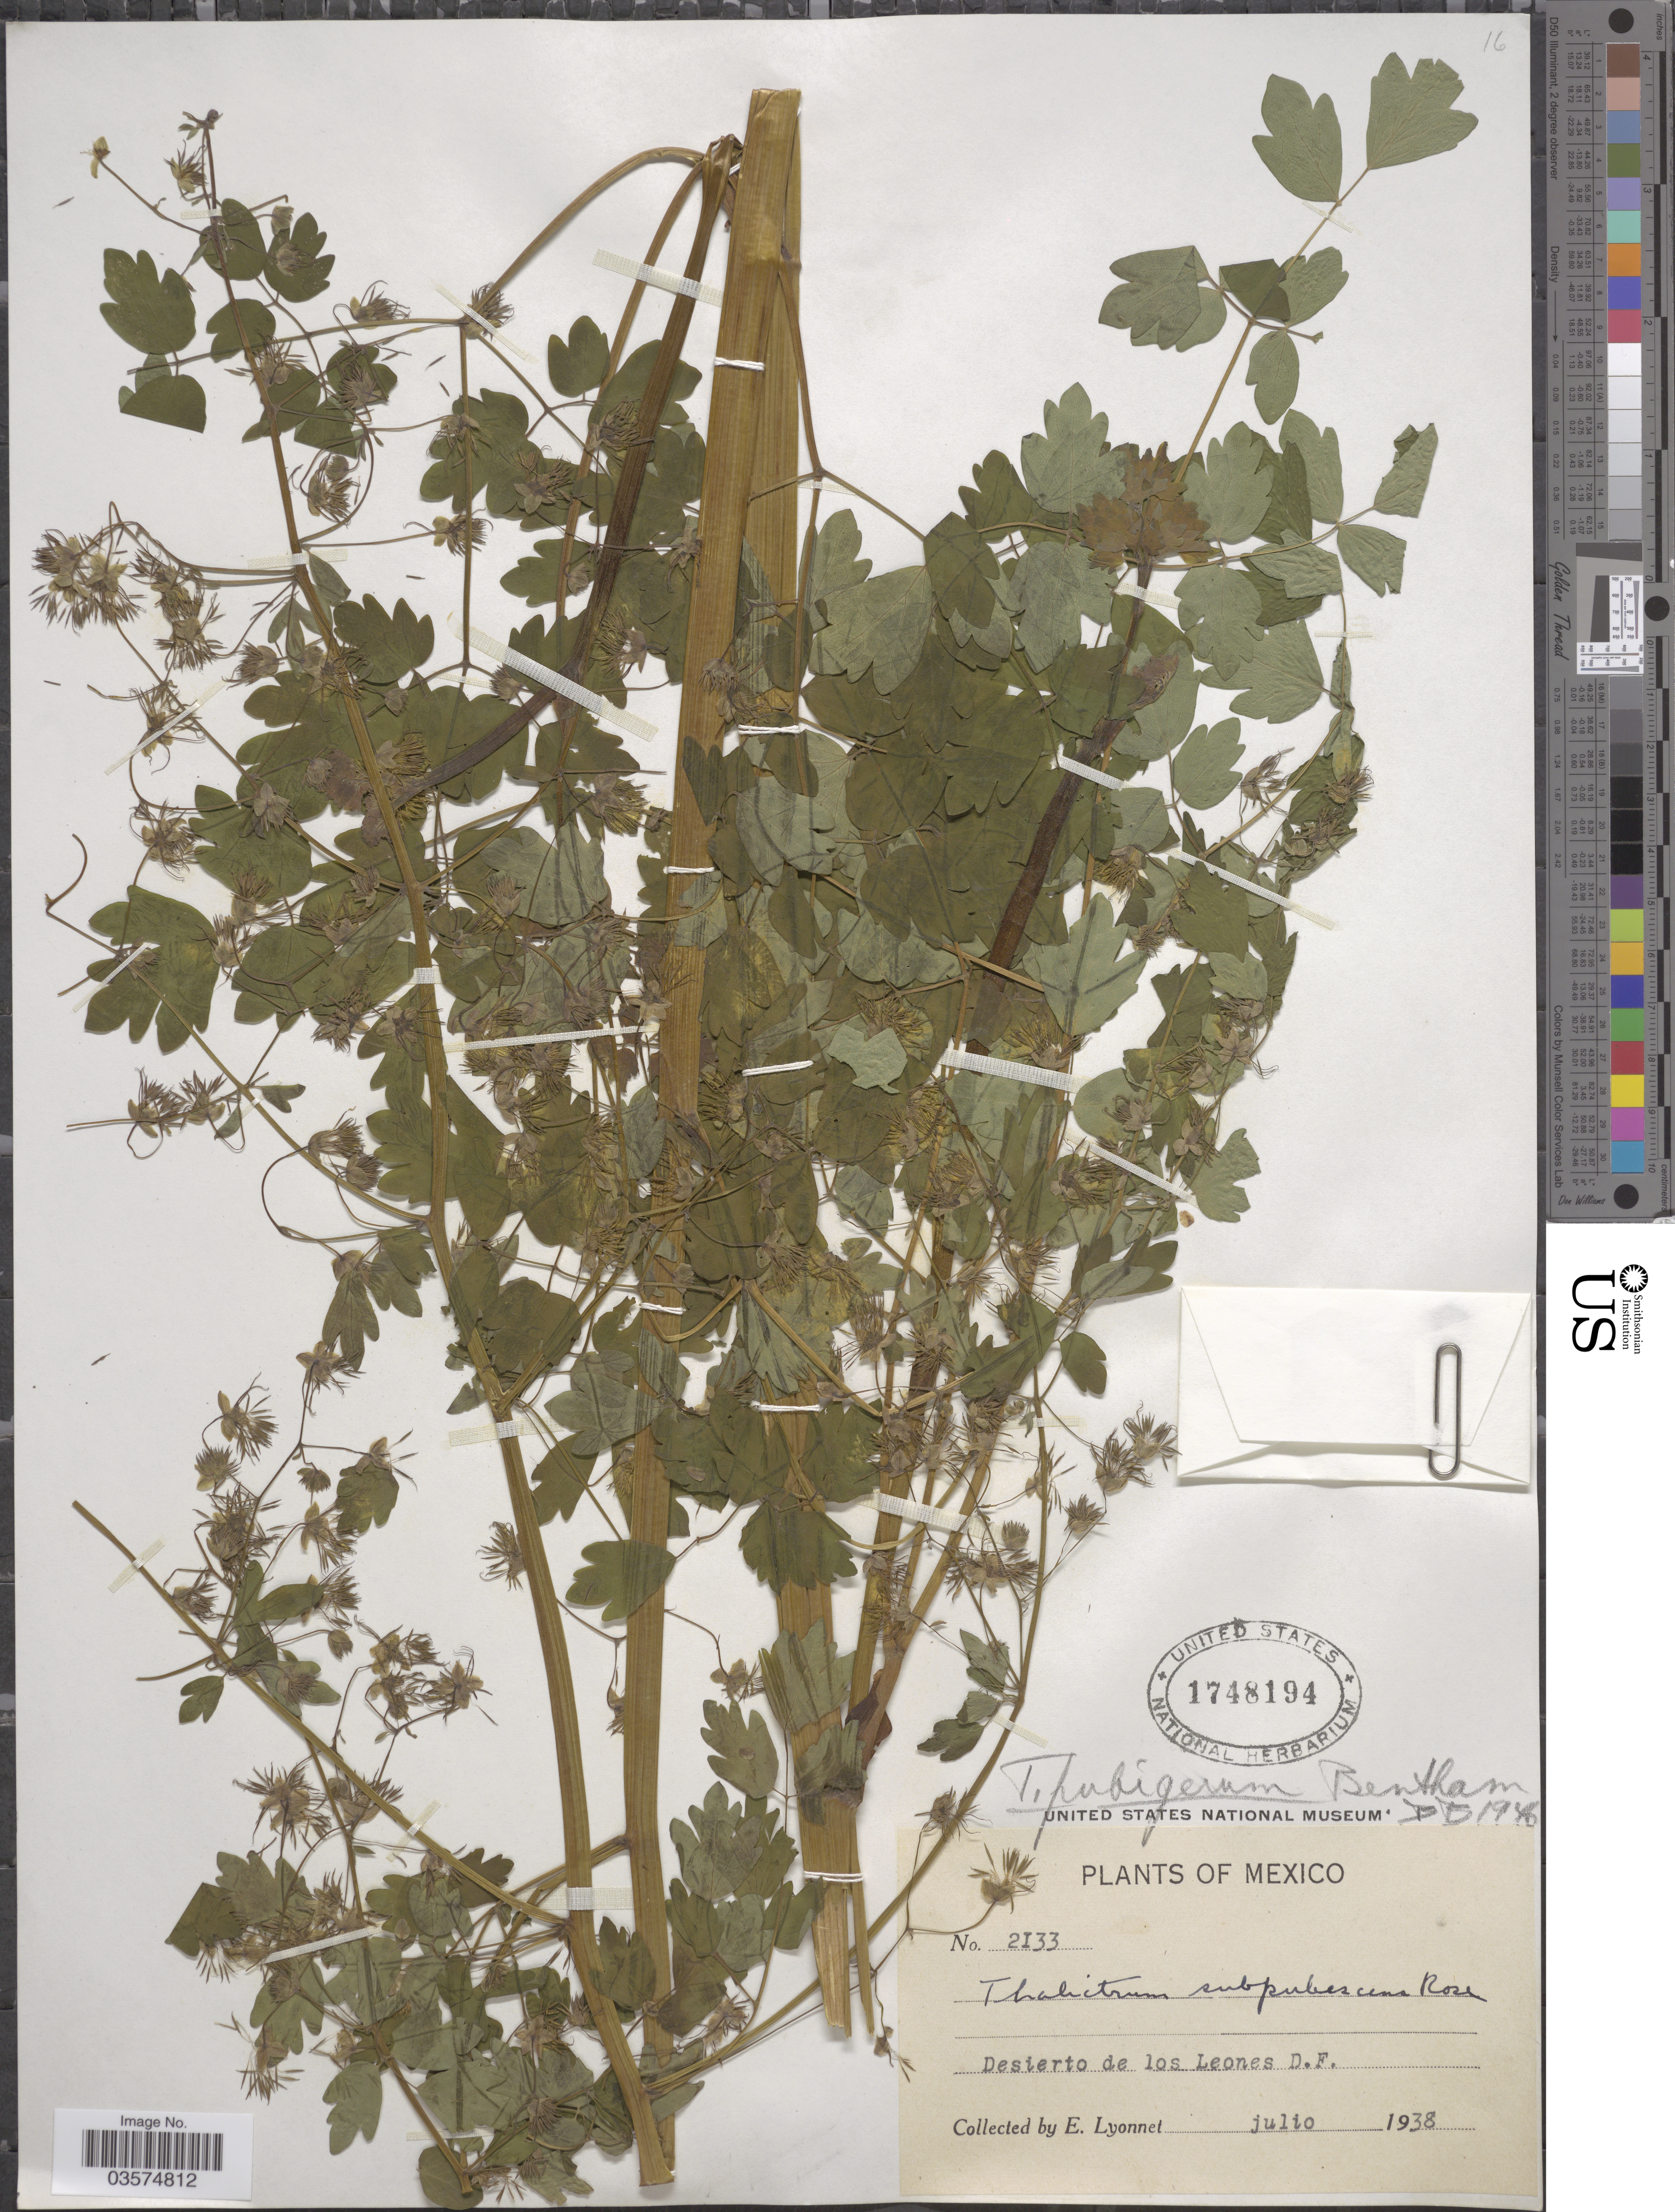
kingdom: Plantae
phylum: Tracheophyta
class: Magnoliopsida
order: Ranunculales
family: Ranunculaceae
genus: Thalictrum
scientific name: Thalictrum pubigerum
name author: Benth.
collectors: E. Lyonnet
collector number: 2133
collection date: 1938-07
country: Mexico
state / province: Distrito Federal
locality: Desierto de los Leones D.F.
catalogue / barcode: US 1748194